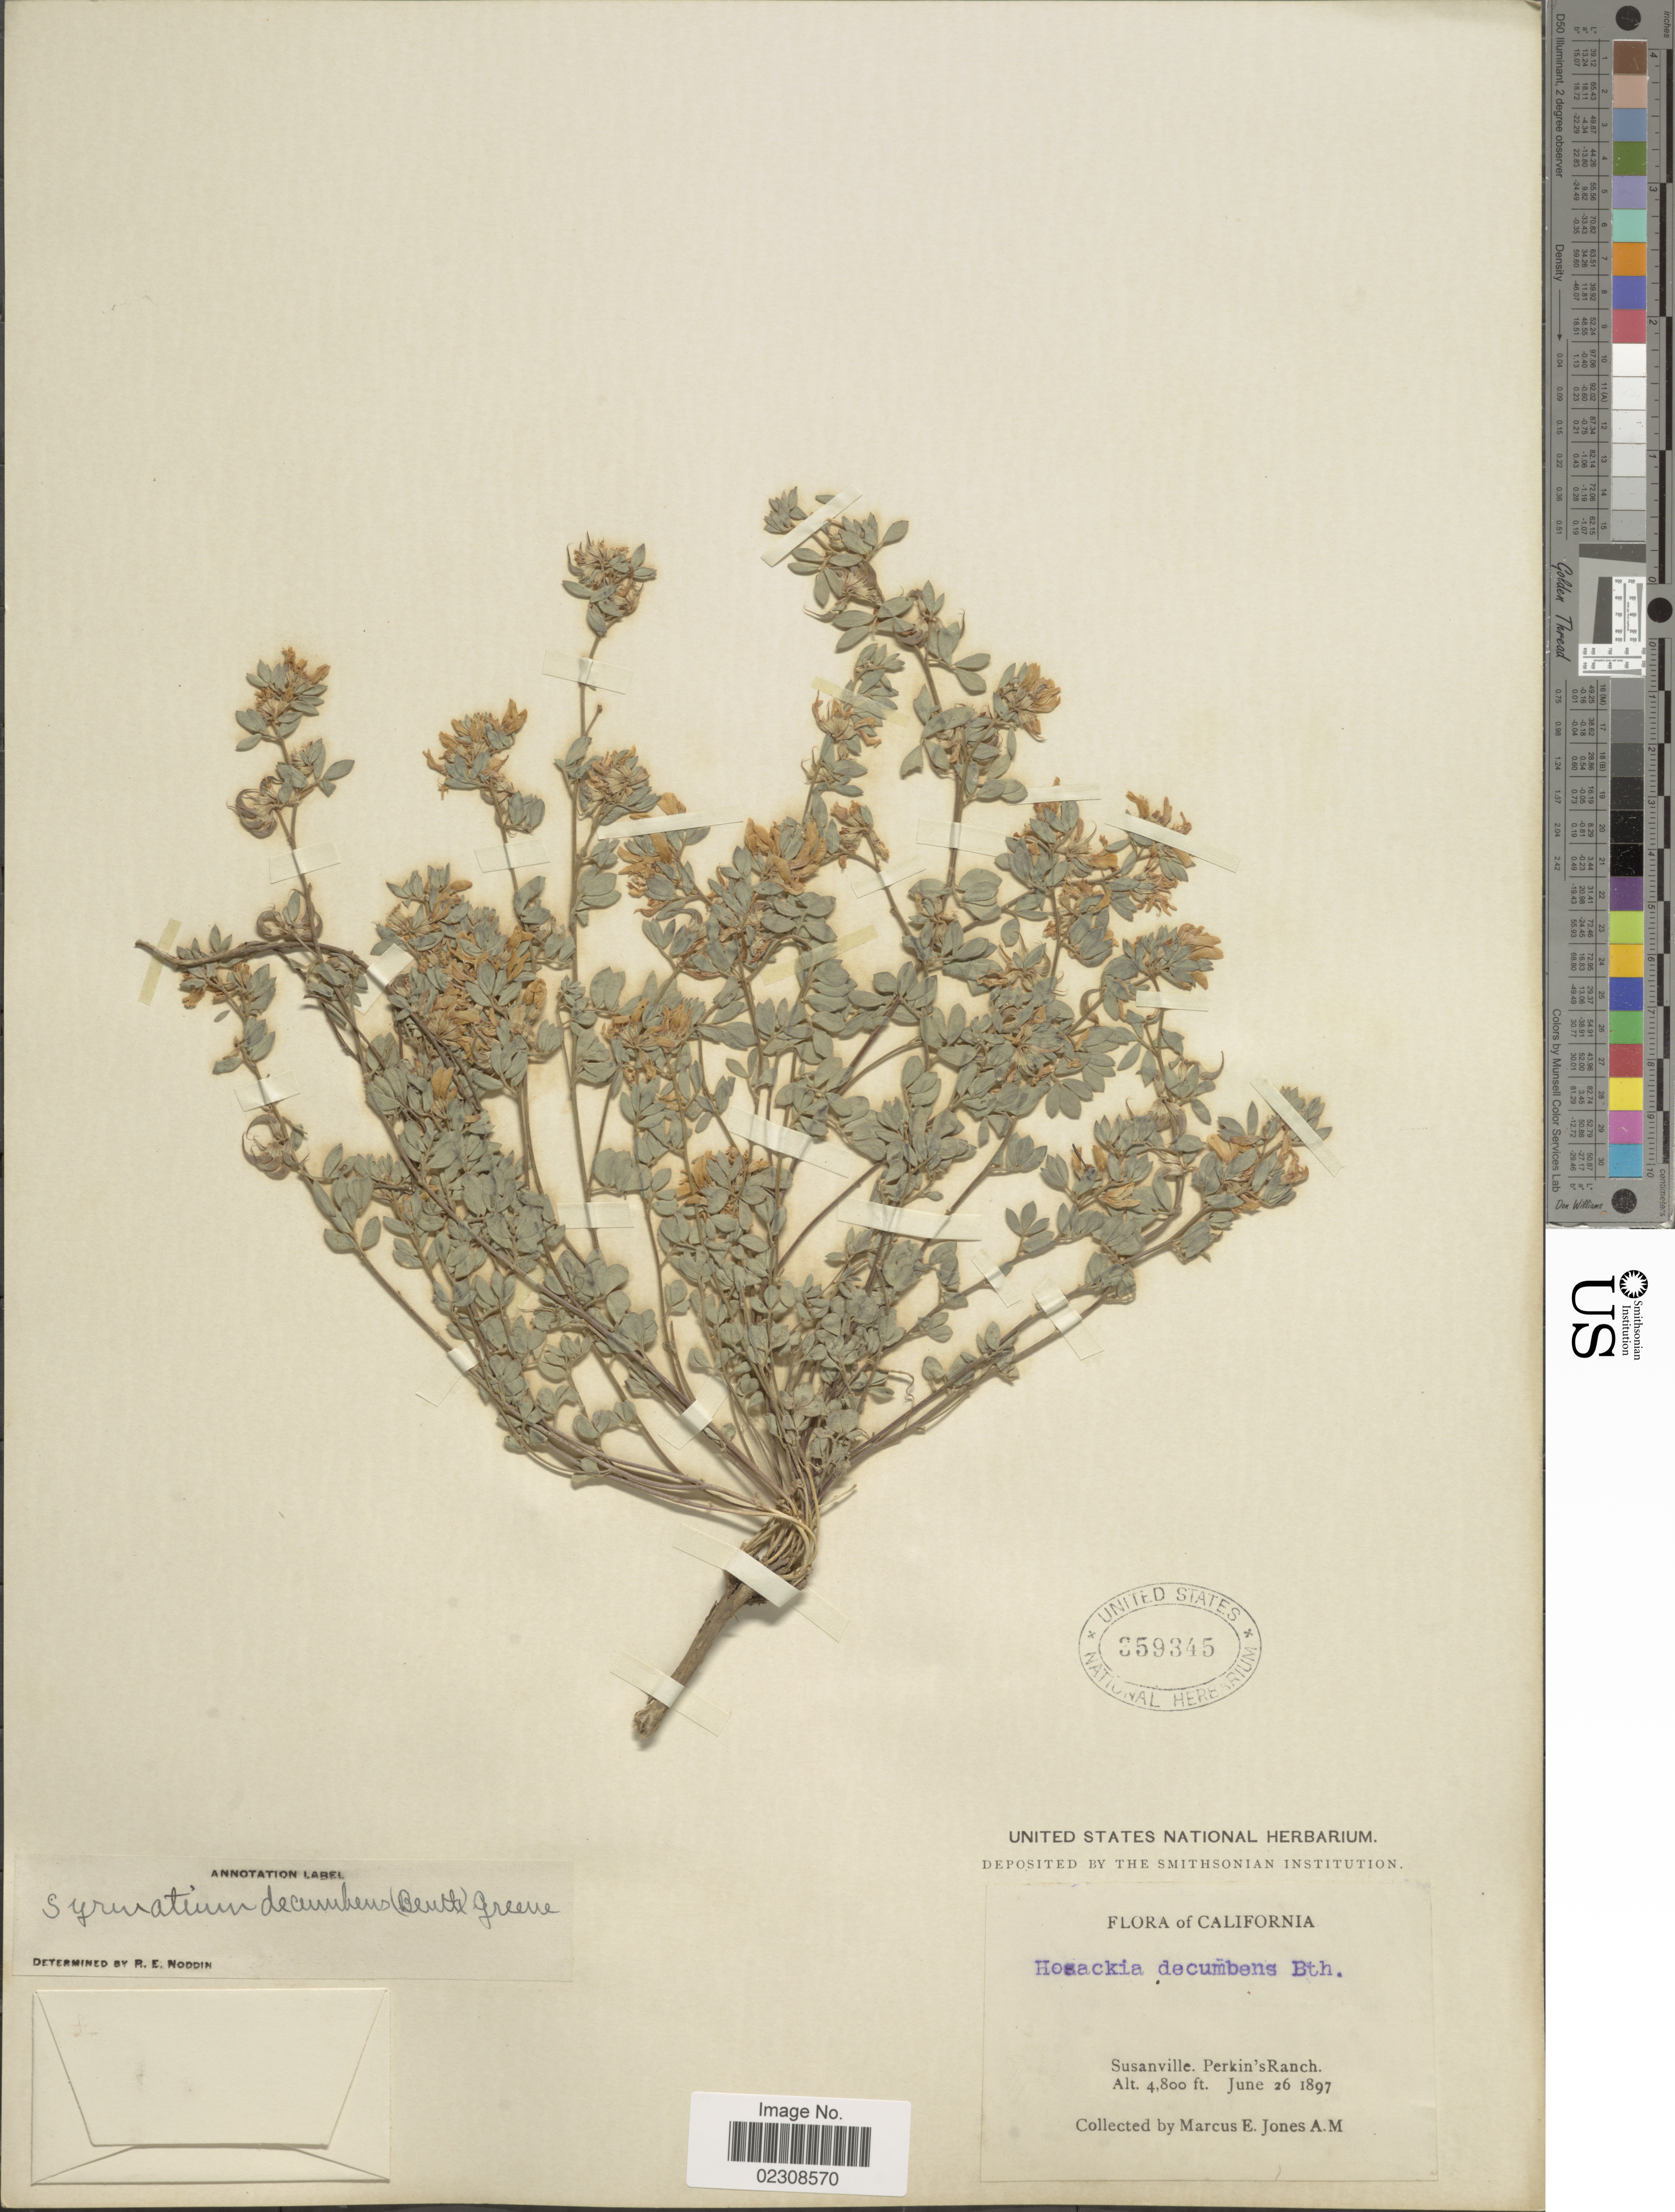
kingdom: Plantae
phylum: Tracheophyta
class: Magnoliopsida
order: Fabales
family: Fabaceae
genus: Syrmatium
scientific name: Syrmatium decumbens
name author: (Benth.) Greene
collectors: M. E. Jones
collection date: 1897-06-26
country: United States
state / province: California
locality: Susanville. Perkin's Ranch.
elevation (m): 1463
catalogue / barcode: US 359345